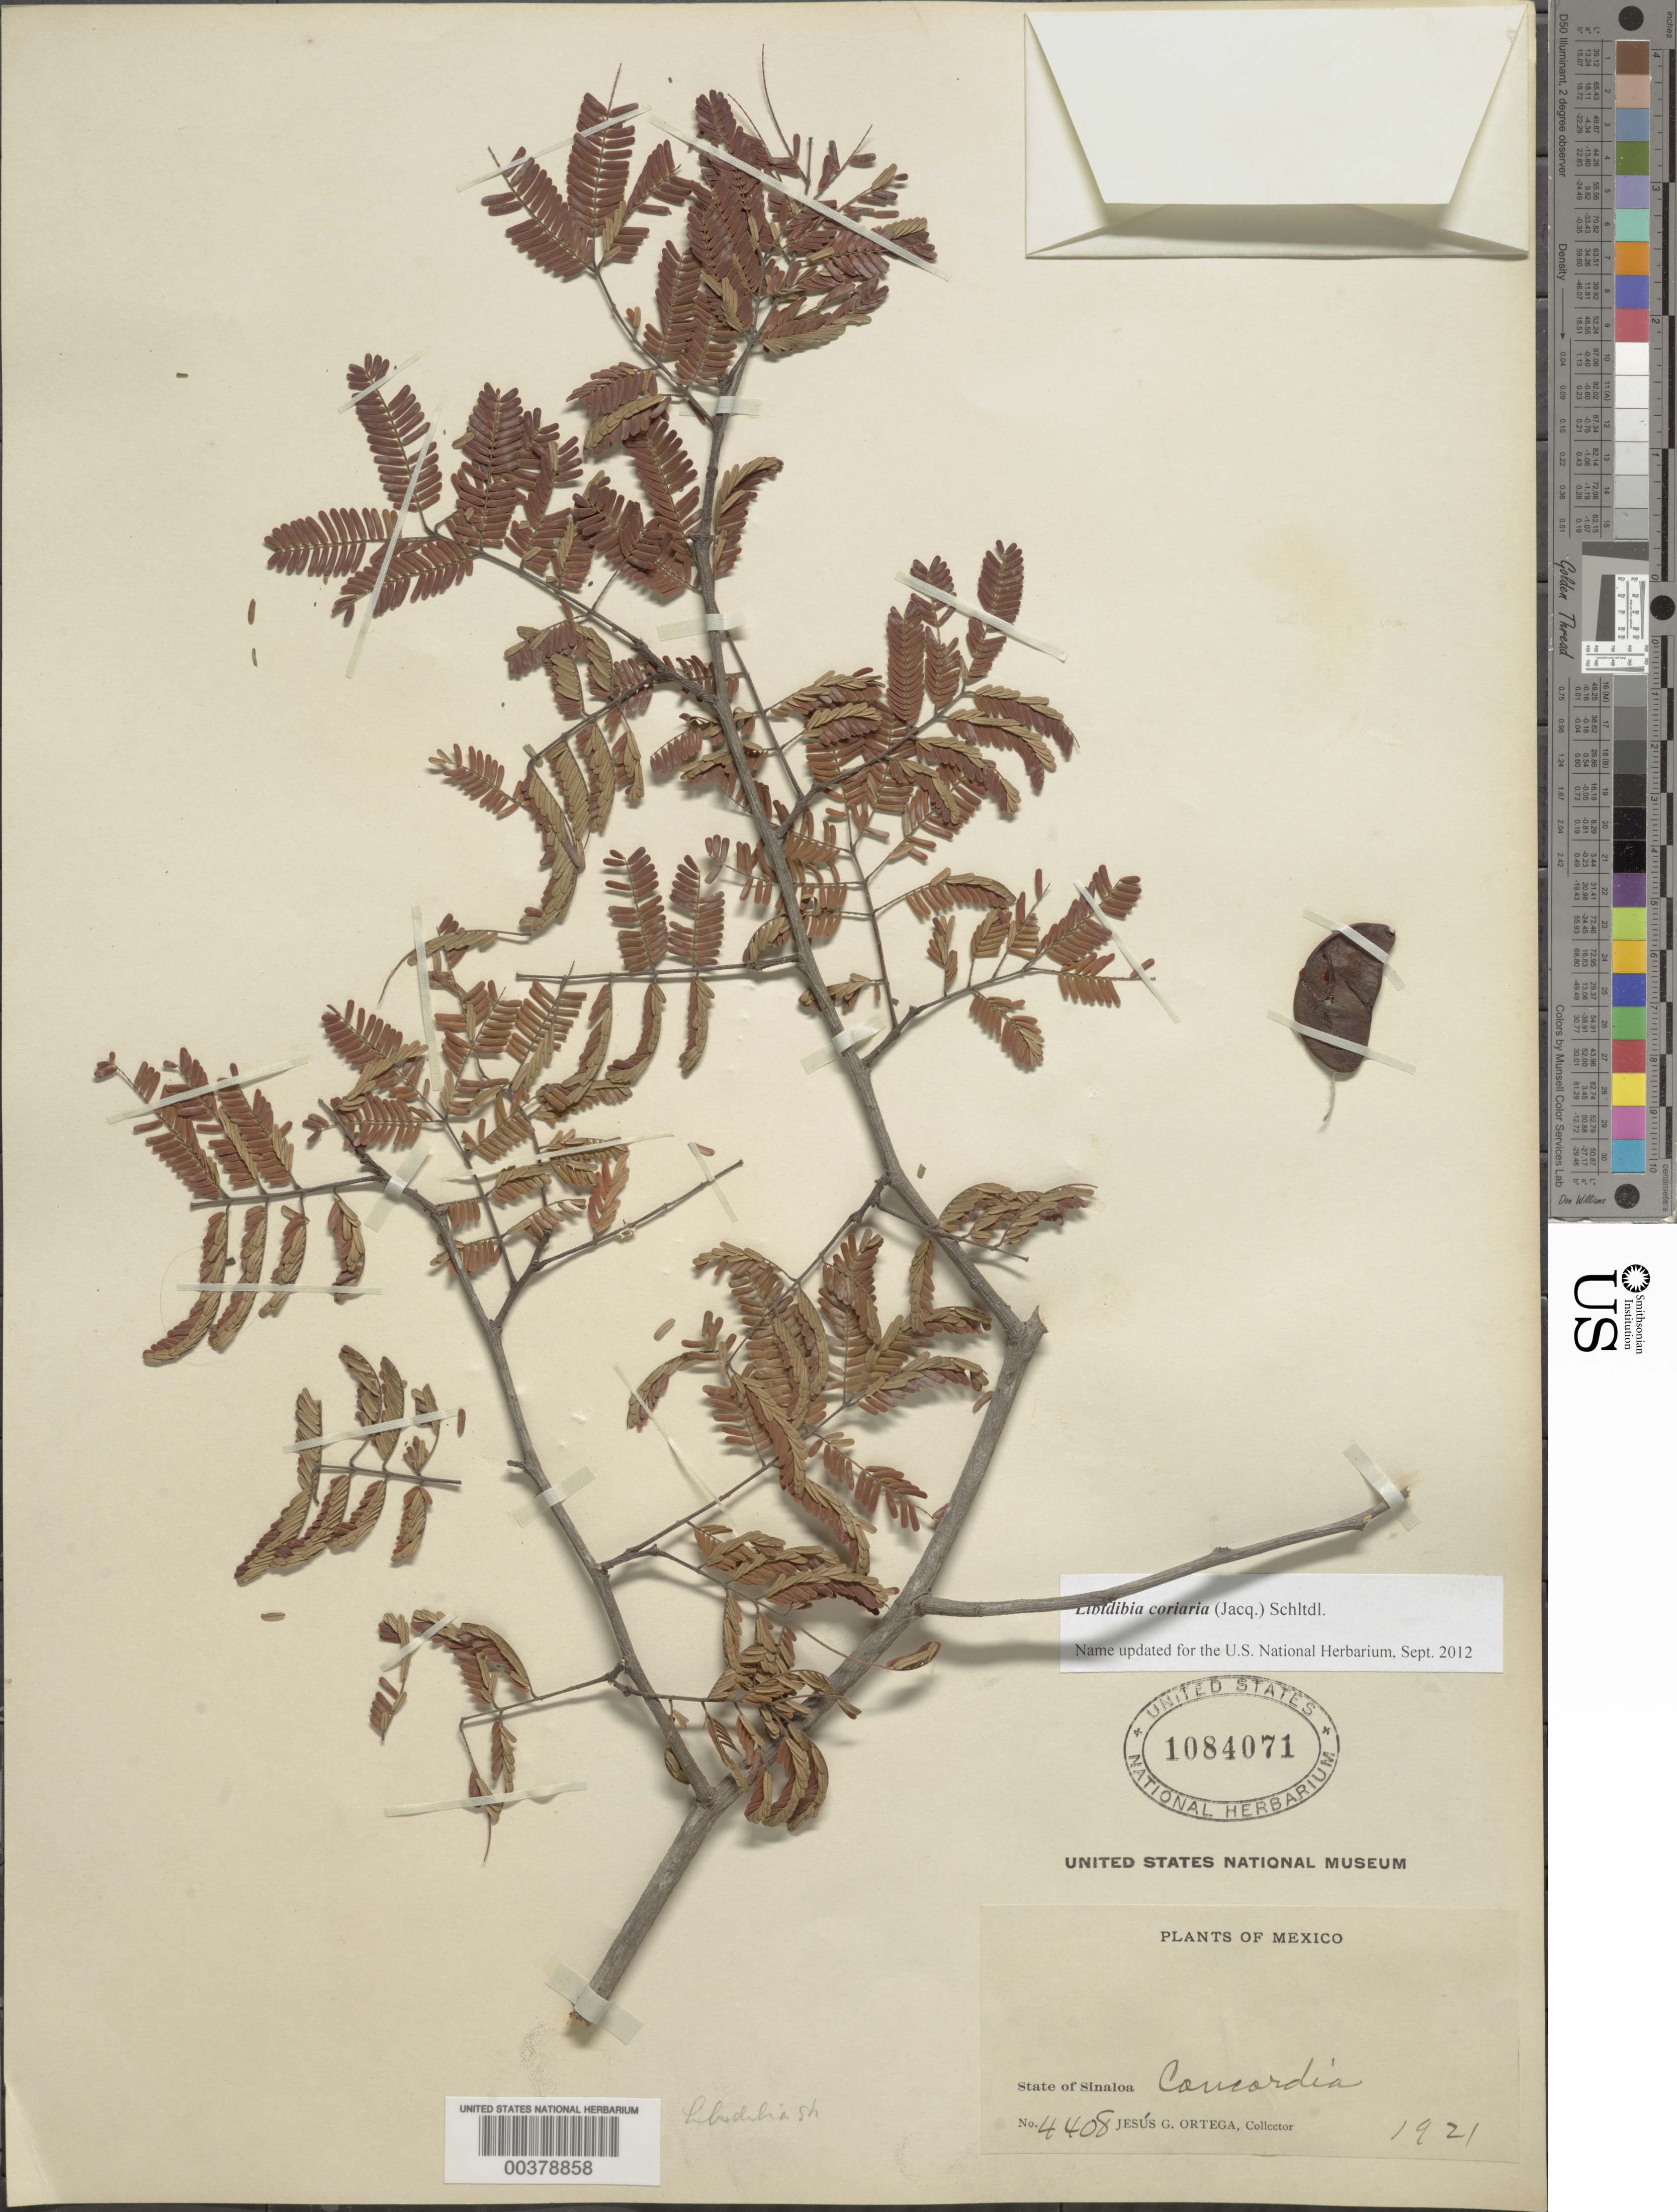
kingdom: Plantae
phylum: Tracheophyta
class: Magnoliopsida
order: Fabales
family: Fabaceae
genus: Libidibia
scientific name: Libidibia coriaria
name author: (Jacq.) Schltdl.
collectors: J. Ortega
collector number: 4408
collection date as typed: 1921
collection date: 1921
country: Mexico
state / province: Sinaloa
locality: Concordia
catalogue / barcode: US 1084071